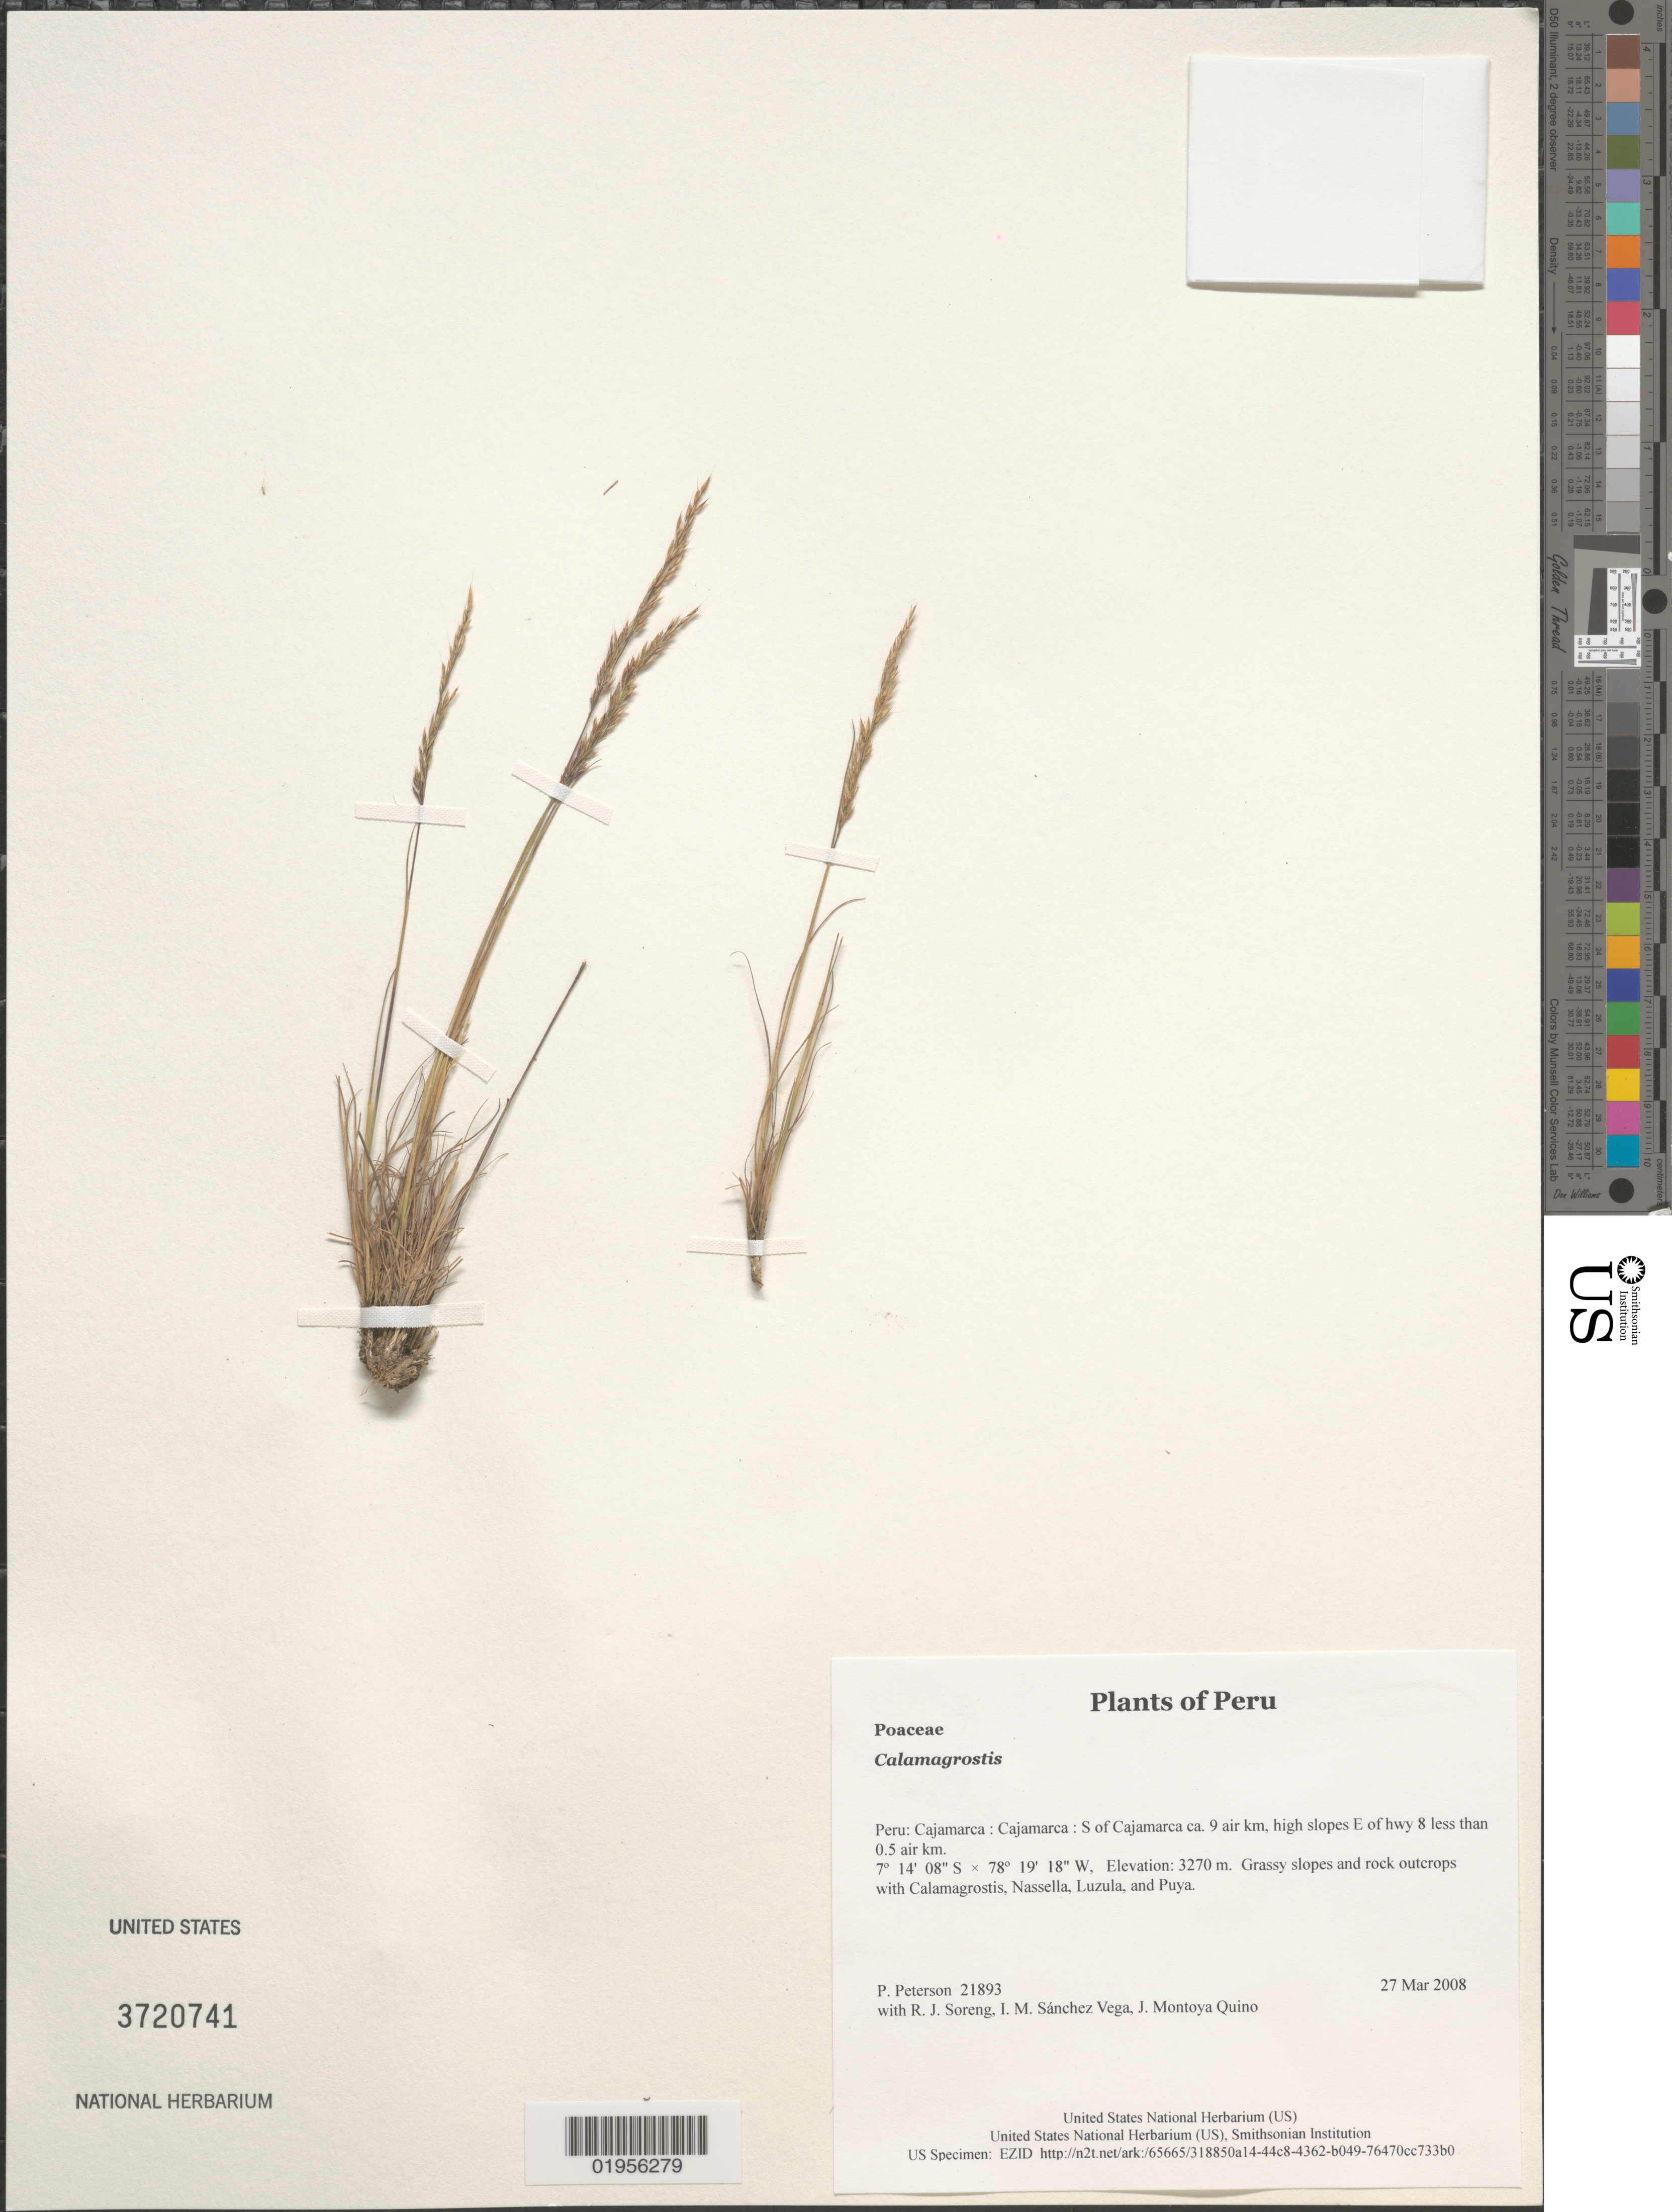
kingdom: Plantae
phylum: Tracheophyta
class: Liliopsida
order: Poales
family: Poaceae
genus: Calamagrostis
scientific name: Calamagrostis sp.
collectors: P. M. Peterson, R. J. Soreng, I. M. Sánchez Vega & J. Montoya Quino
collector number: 21893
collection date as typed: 27 Mar 2008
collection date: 2008-03-27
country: Peru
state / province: Cajamarca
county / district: Cajamarca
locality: S of Cajamarca ca. 9 air km, high slopes E of hwy 8 less than 0.5 air km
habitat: Grassy slopes and rock outcrops with Calamagrostis, Nassella, Luzula, and Puya.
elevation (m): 3270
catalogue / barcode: US 3720741